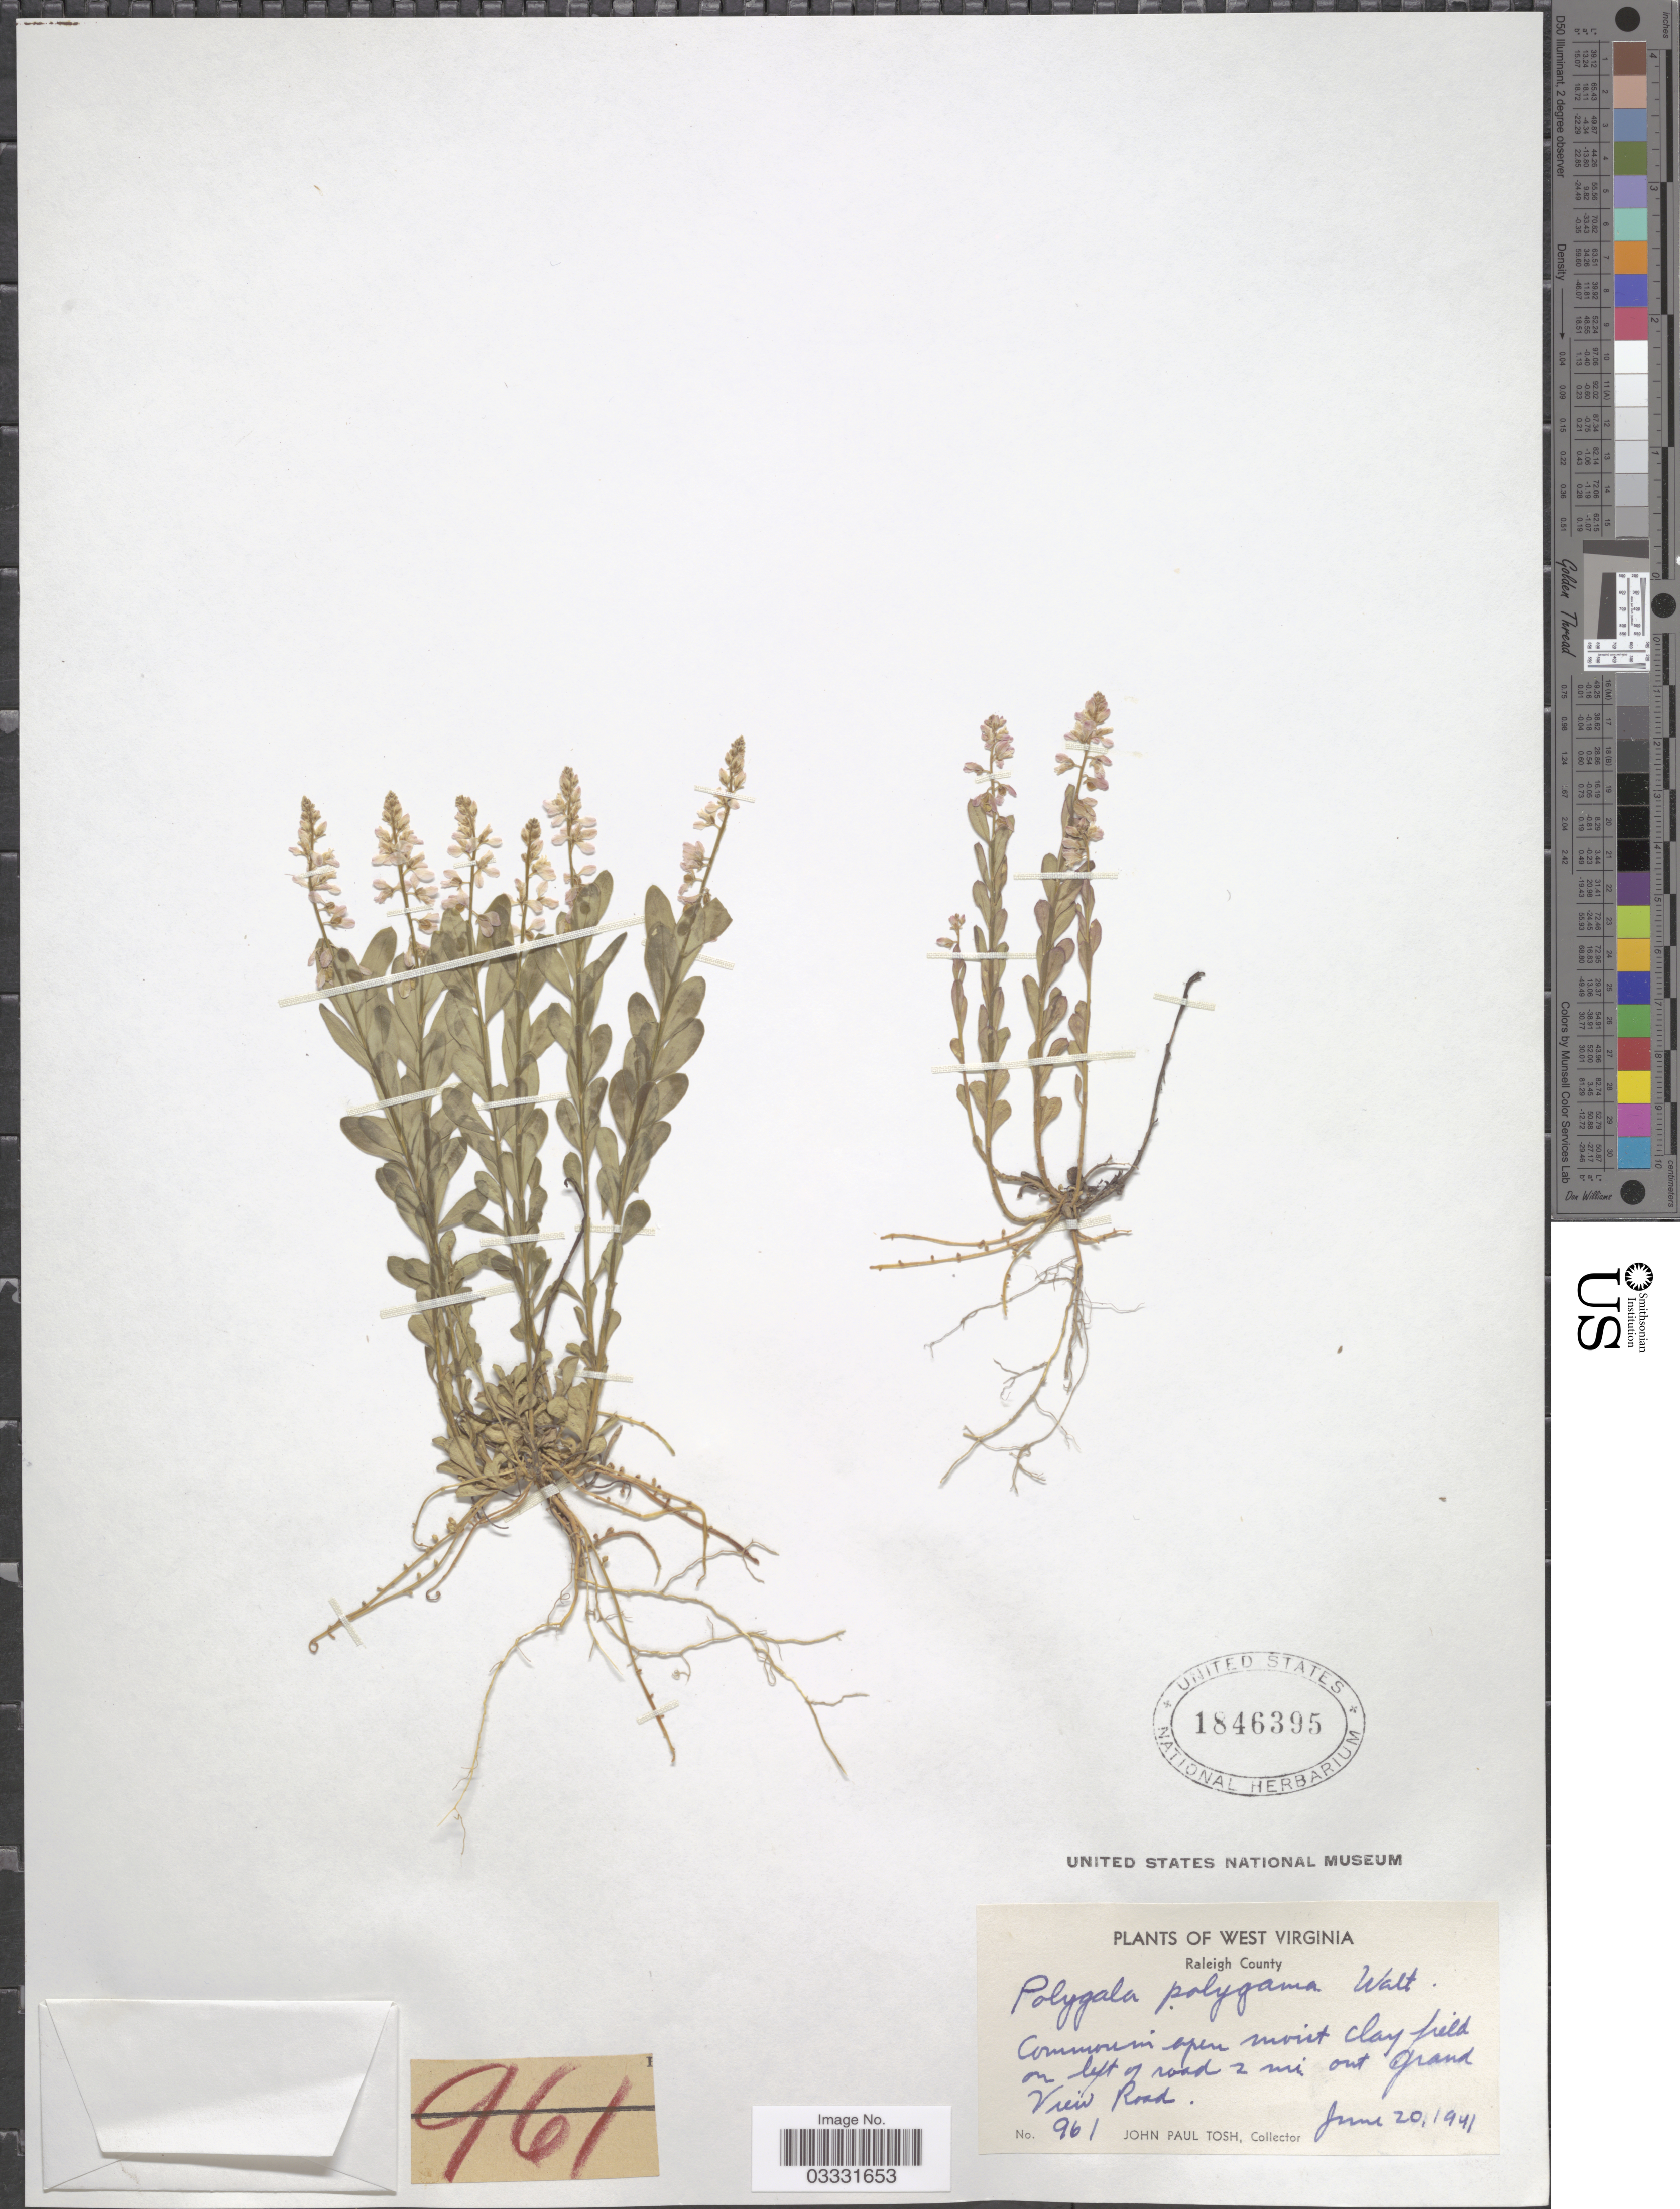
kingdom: Plantae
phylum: Tracheophyta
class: Magnoliopsida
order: Fabales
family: Polygalaceae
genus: Polygala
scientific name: Polygala polygama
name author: Walter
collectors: J. Tosh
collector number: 961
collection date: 1941-06-20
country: United States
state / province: West Virginia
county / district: Raleigh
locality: Raleigh County. Open moist clay field on left of road 2 mi out Grand View Road.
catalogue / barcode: US 1846395